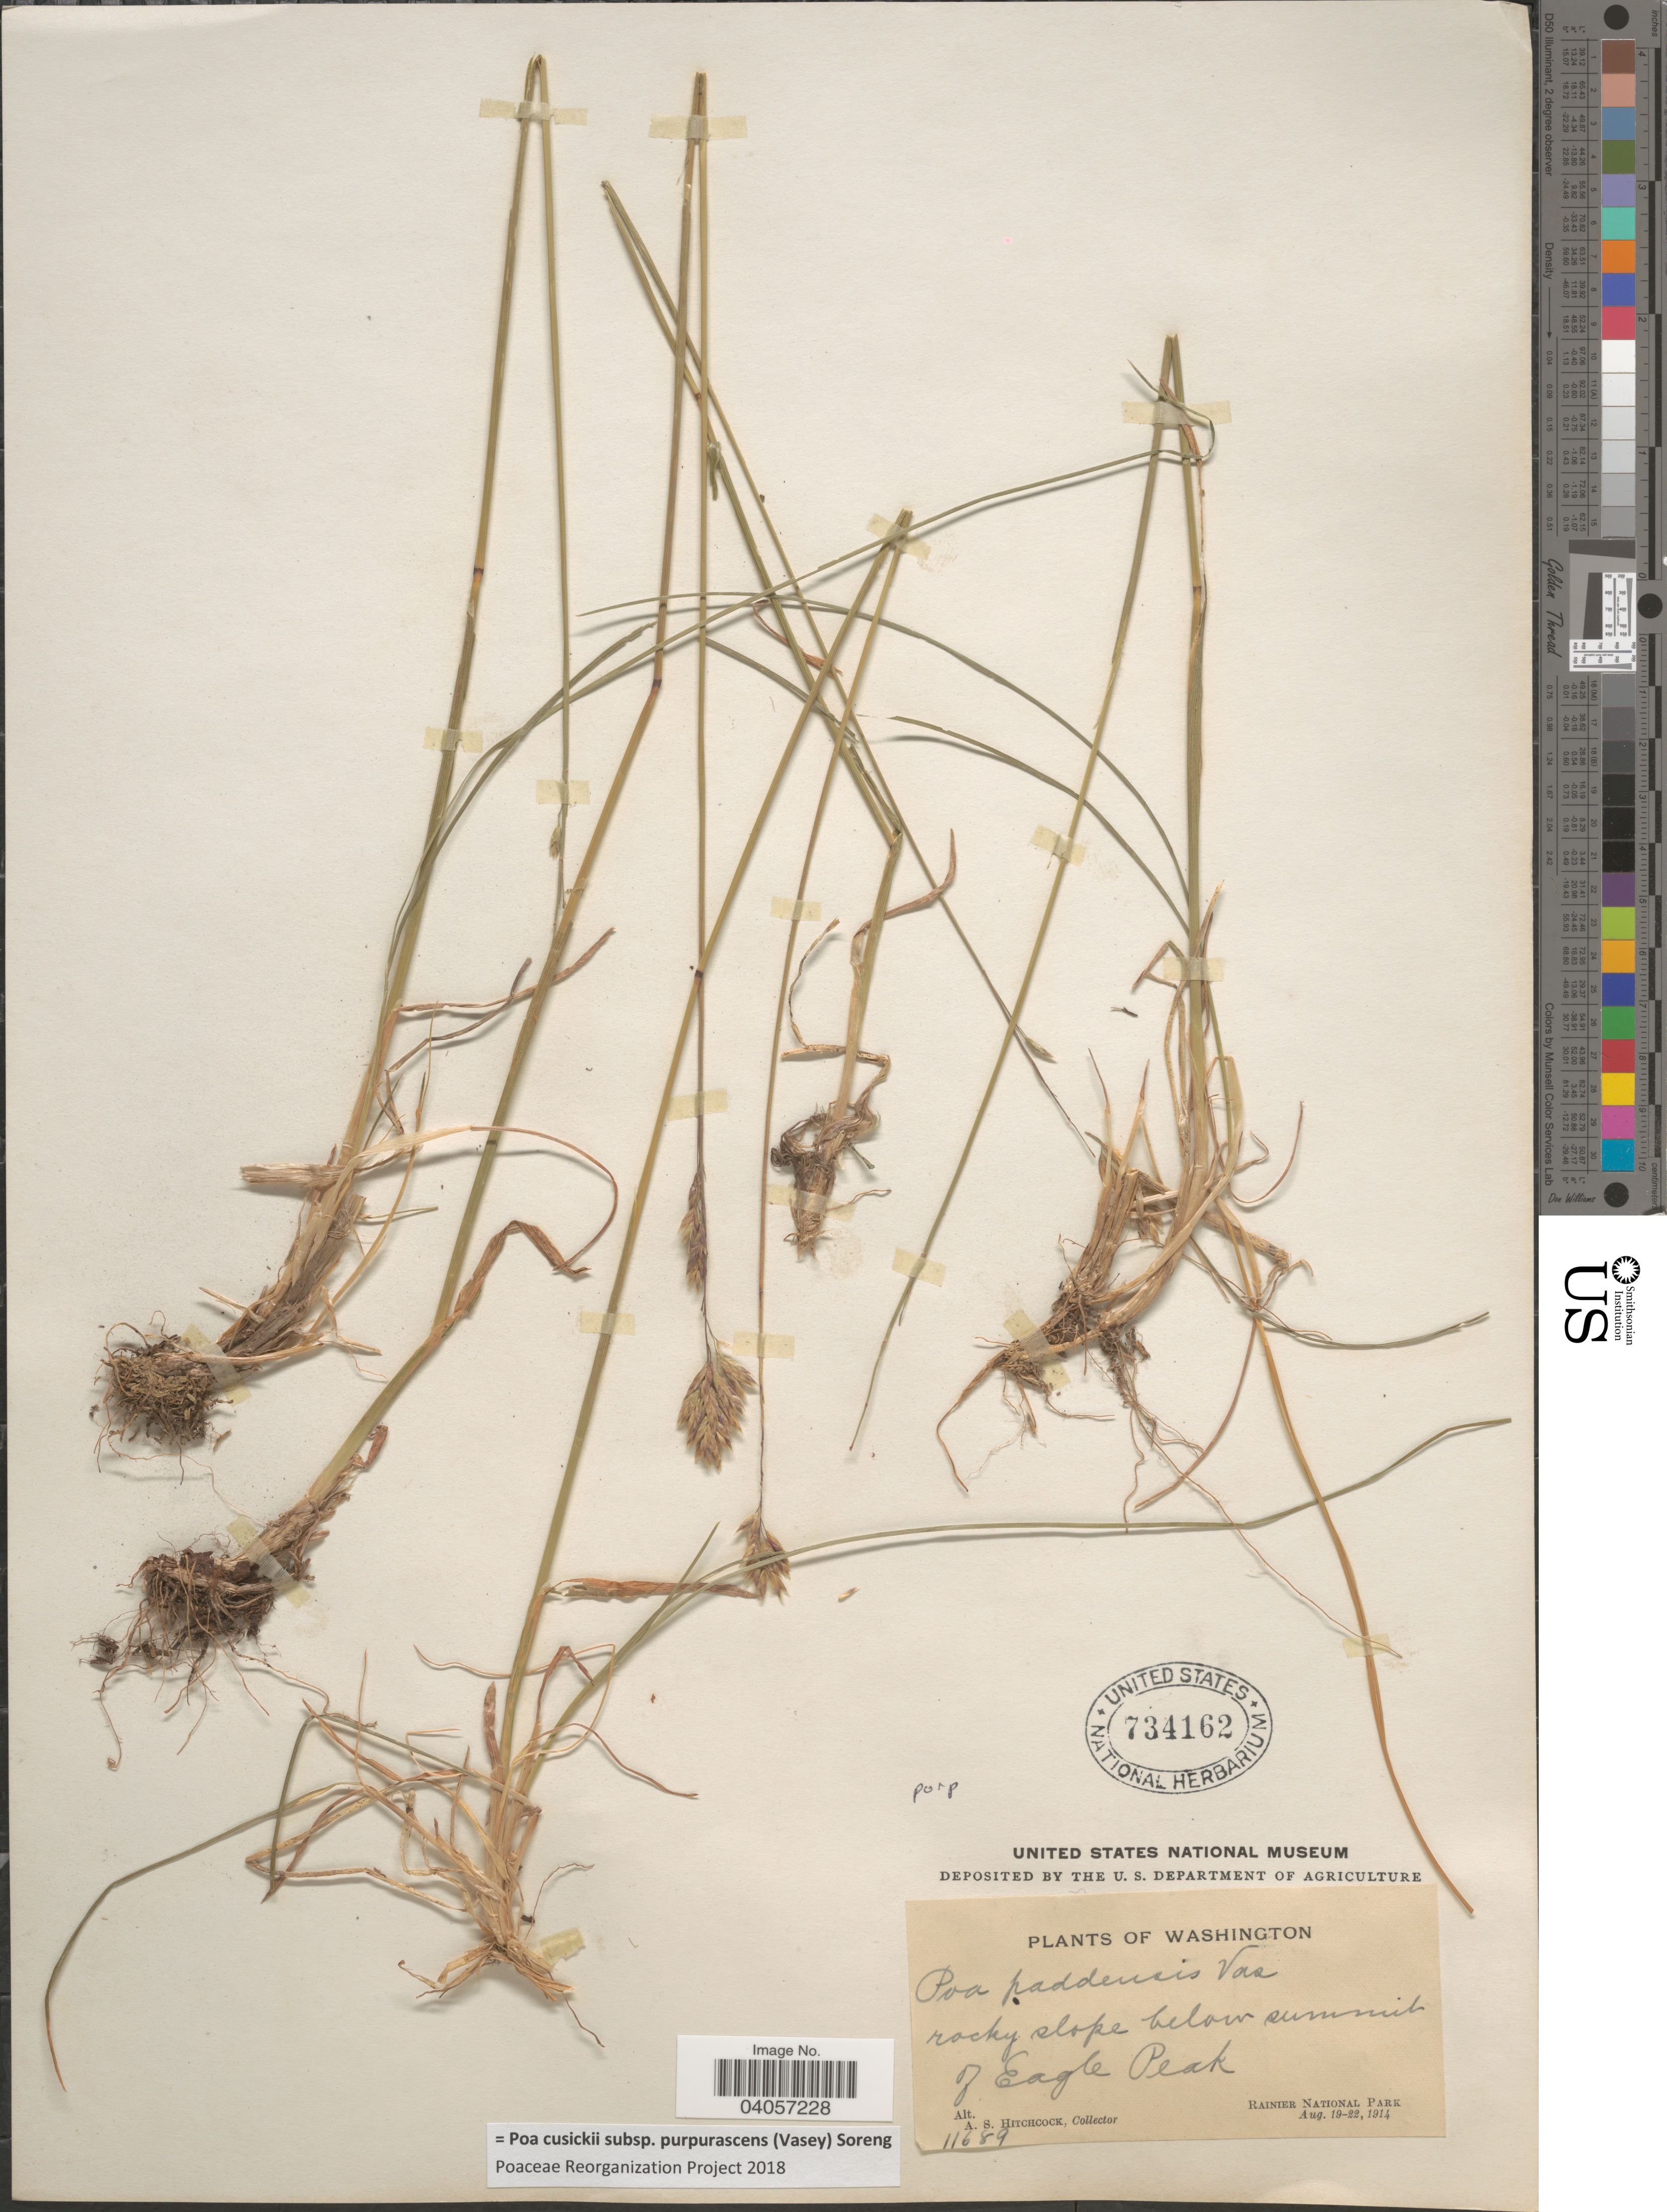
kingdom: Plantae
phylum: Tracheophyta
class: Liliopsida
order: Poales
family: Poaceae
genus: Poa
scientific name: Poa cusickii subsp. purpurascens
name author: (Vasey) Soreng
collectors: A. S. Hitchcock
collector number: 11689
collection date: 1914-08-19/1914-08-22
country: United States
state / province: Washington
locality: Rocky slope below summit of Eagle Peak. Rainier National Park.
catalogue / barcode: US 734162